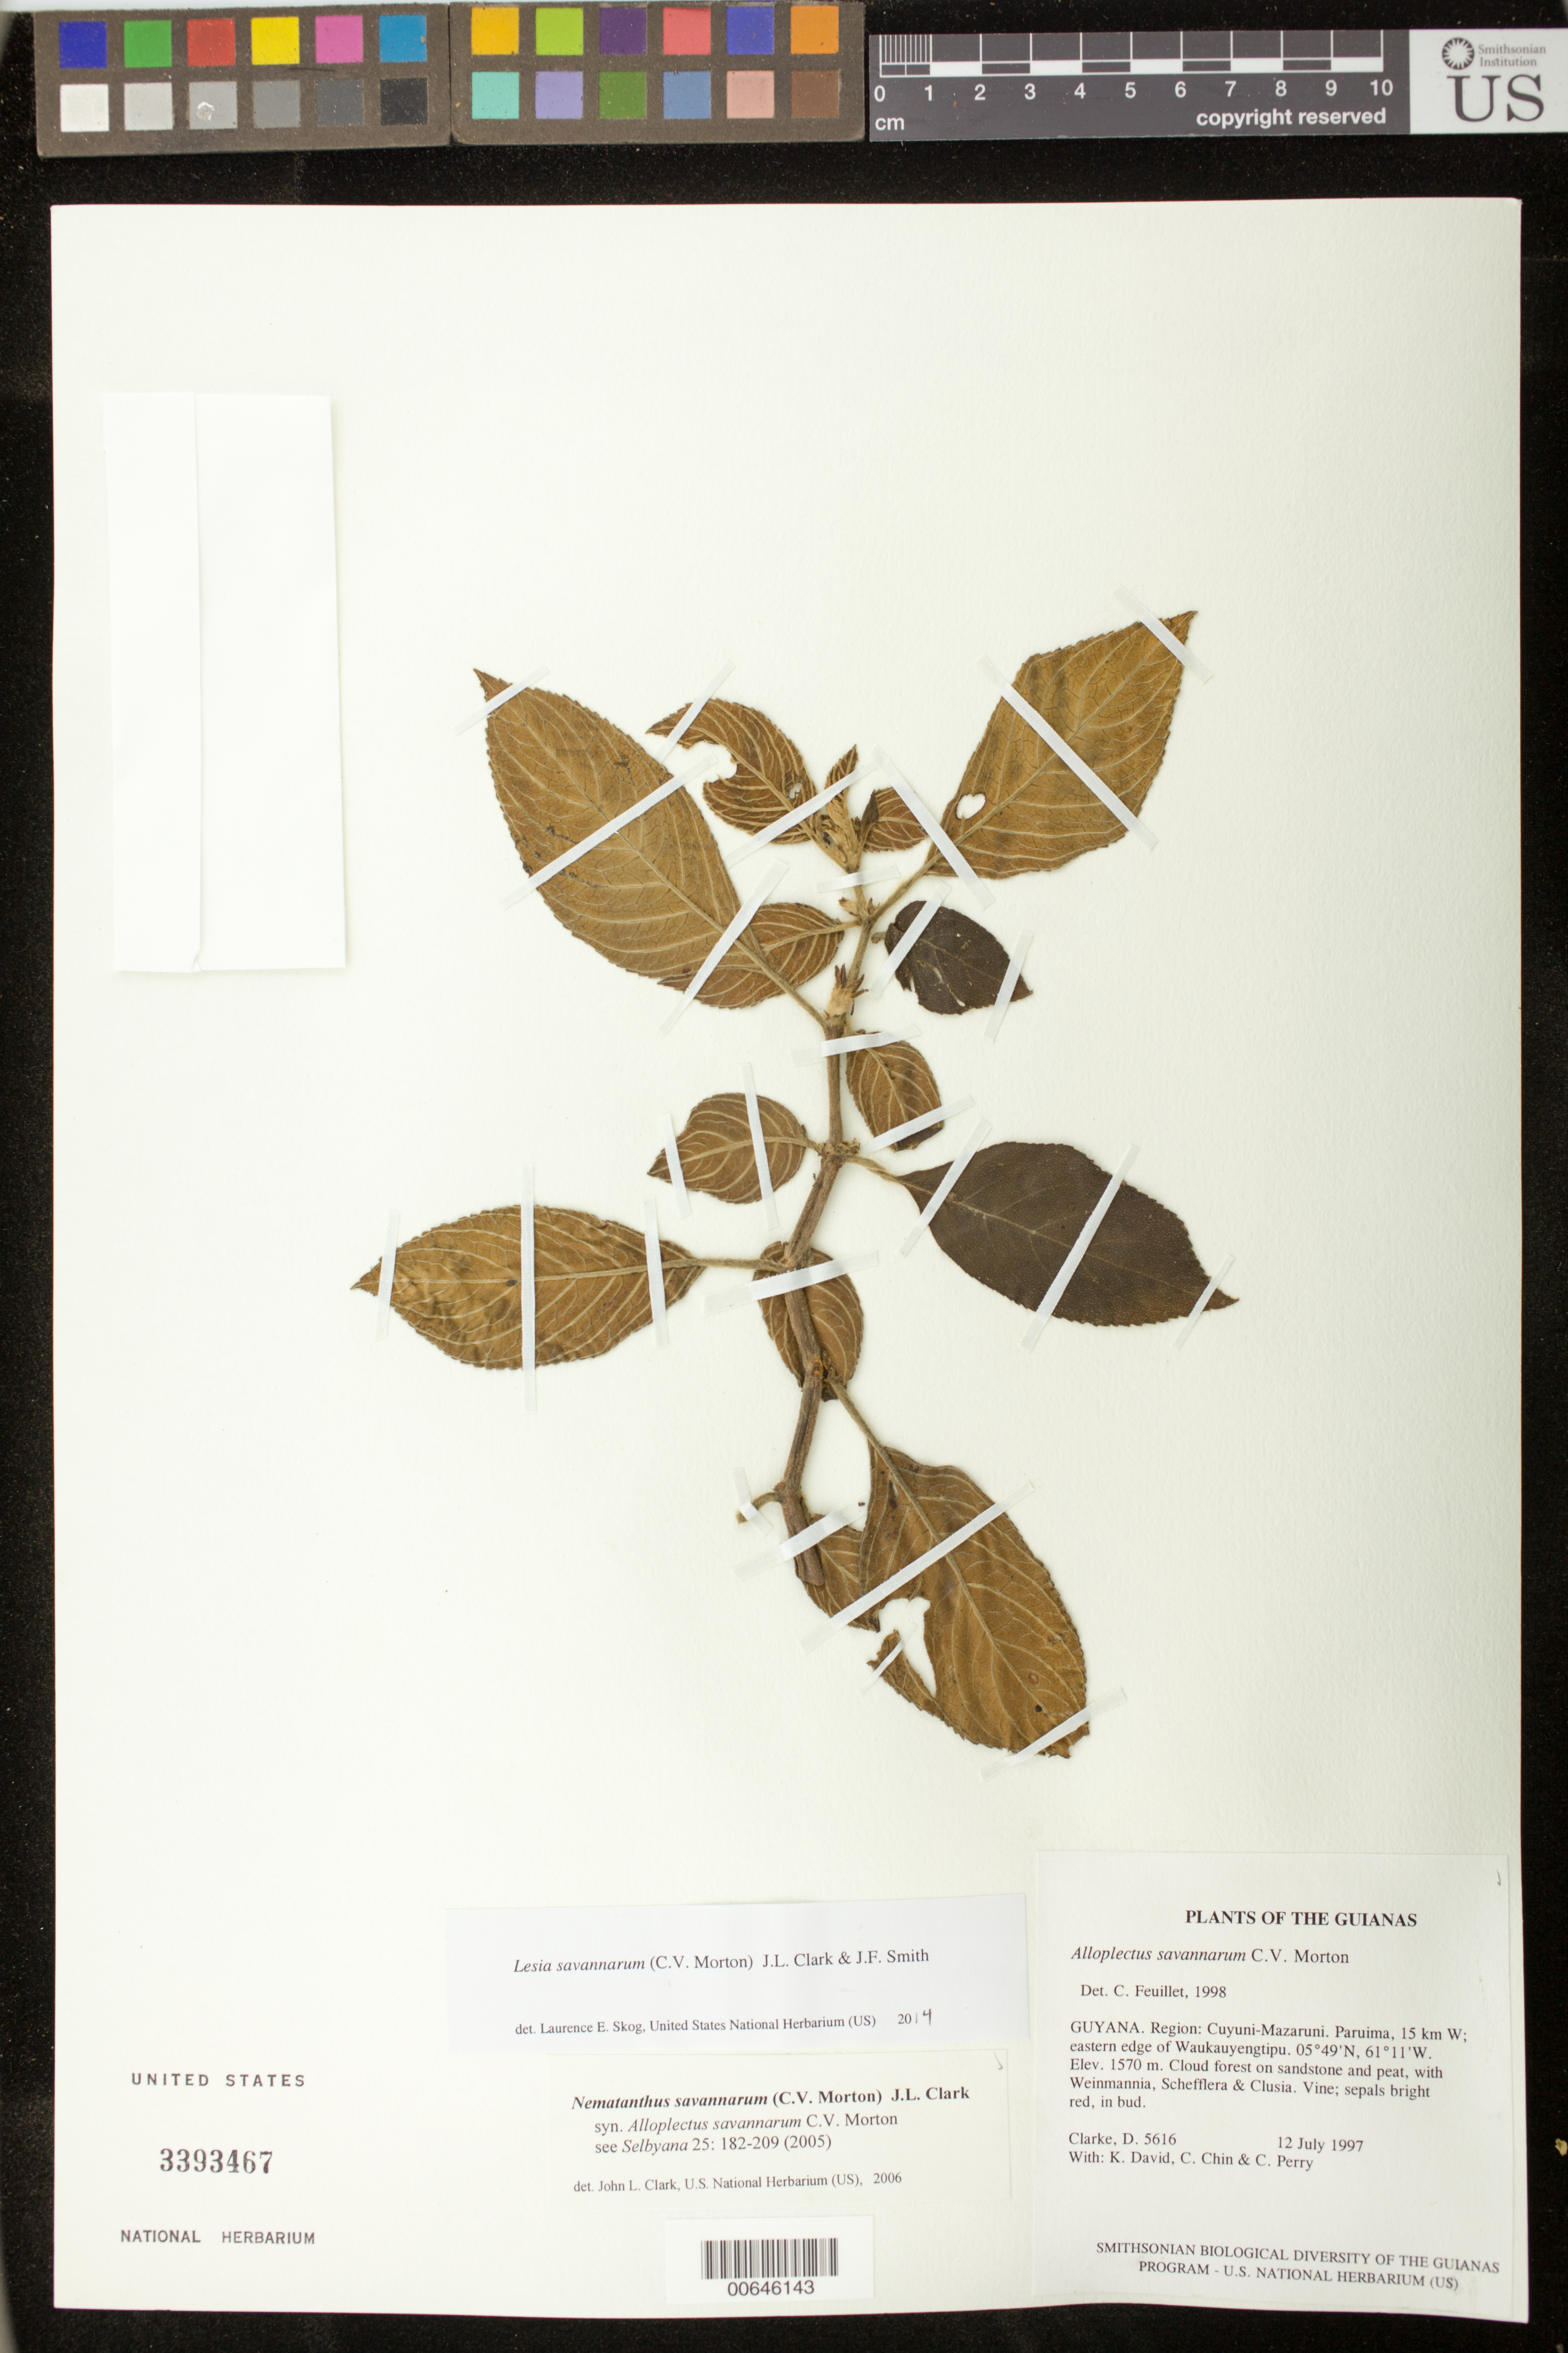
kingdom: Plantae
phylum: Tracheophyta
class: Magnoliopsida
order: Lamiales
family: Gesneriaceae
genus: Lesia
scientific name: Lesia savannarum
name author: (C.V. Morton) J.L. Clark & J.F. Sm.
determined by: Skog, Laurence E.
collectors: H. D. Clarke, K. David, C. Chin & C. Perry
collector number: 5616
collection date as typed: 12 Jul 1997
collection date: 1997-07-12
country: Guyana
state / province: Cuyuni-Mazaruni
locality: Paruima, 15 km W; eastern edge of Waukauyengtipu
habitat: Cloud forest on sandstone and peat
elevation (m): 1570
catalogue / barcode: US 3393467